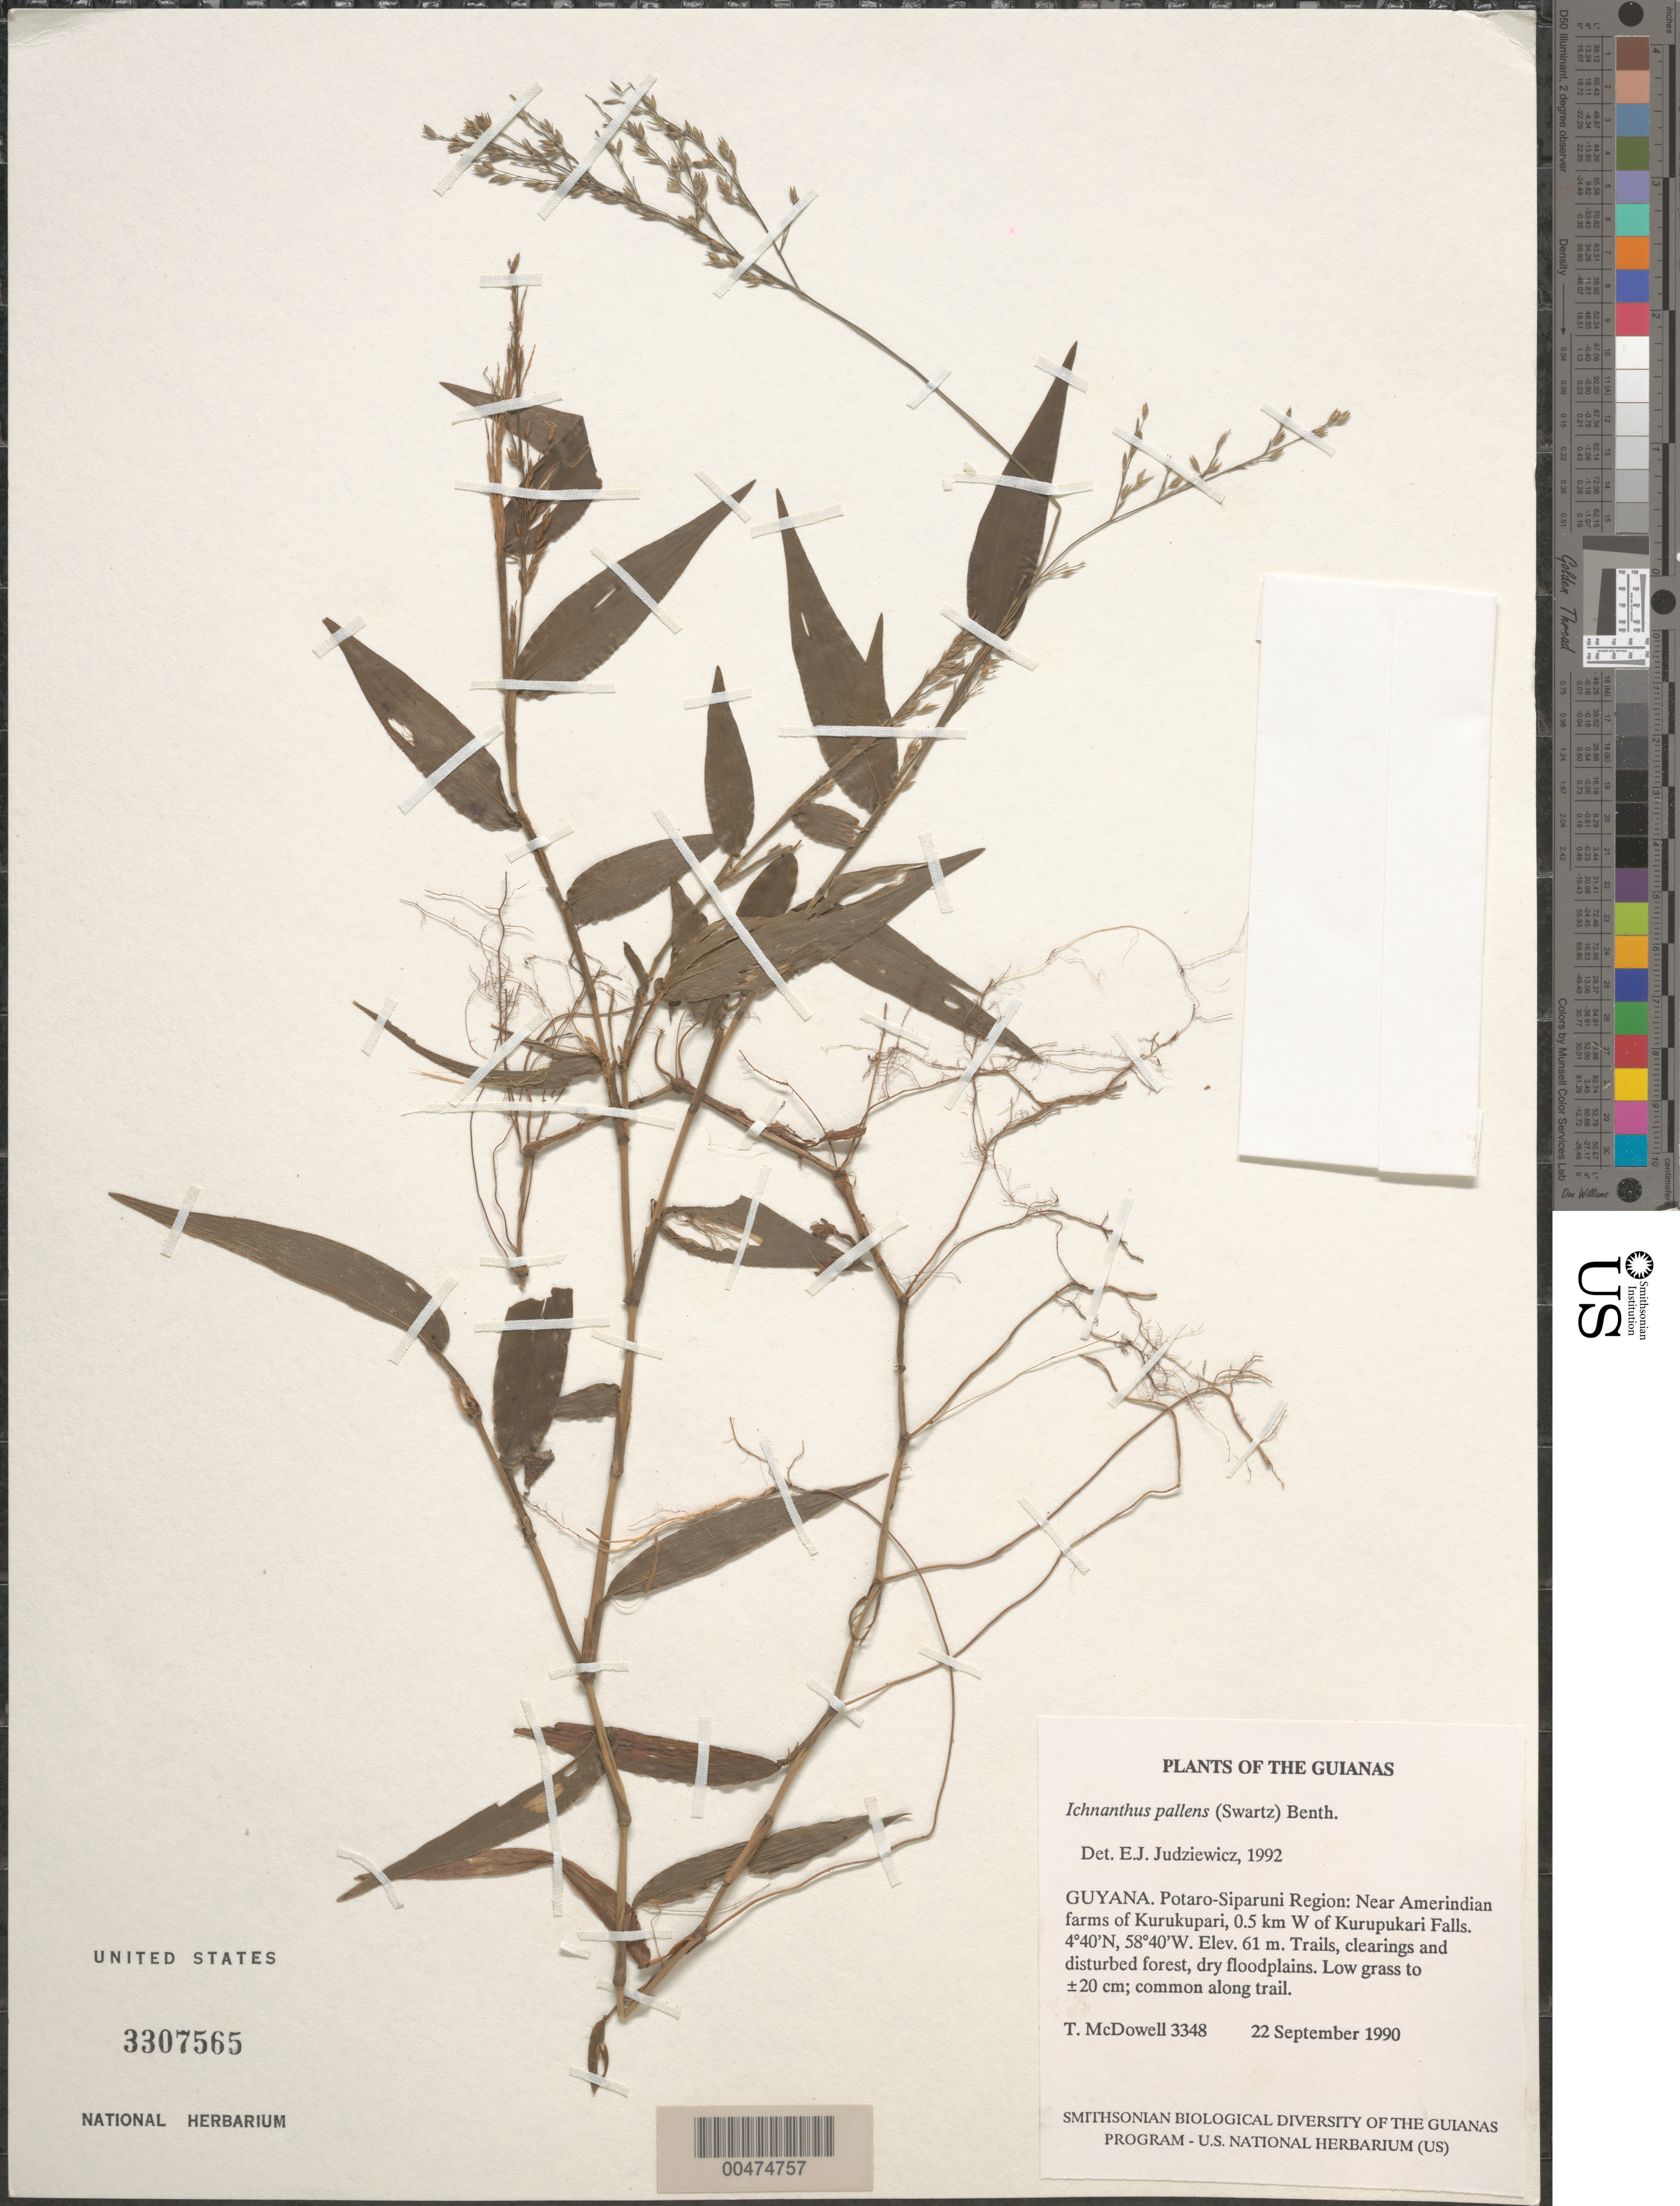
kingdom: Plantae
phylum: Tracheophyta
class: Liliopsida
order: Poales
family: Poaceae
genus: Ichnanthus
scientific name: Ichnanthus pallens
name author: (Sw.) Munro ex Benth.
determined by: Judziewicz, E. J.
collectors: T. McDowell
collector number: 3348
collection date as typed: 22 September 1990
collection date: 1990-09-22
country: Guyana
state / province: Potaro-Siparuni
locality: Near Amerindian farms of Kurupukari, 0.5 km W of Kurupukari Falls. Iwokrama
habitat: Trails, clearings and disturbed forest, dry floodplains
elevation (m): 61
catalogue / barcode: US 3307565